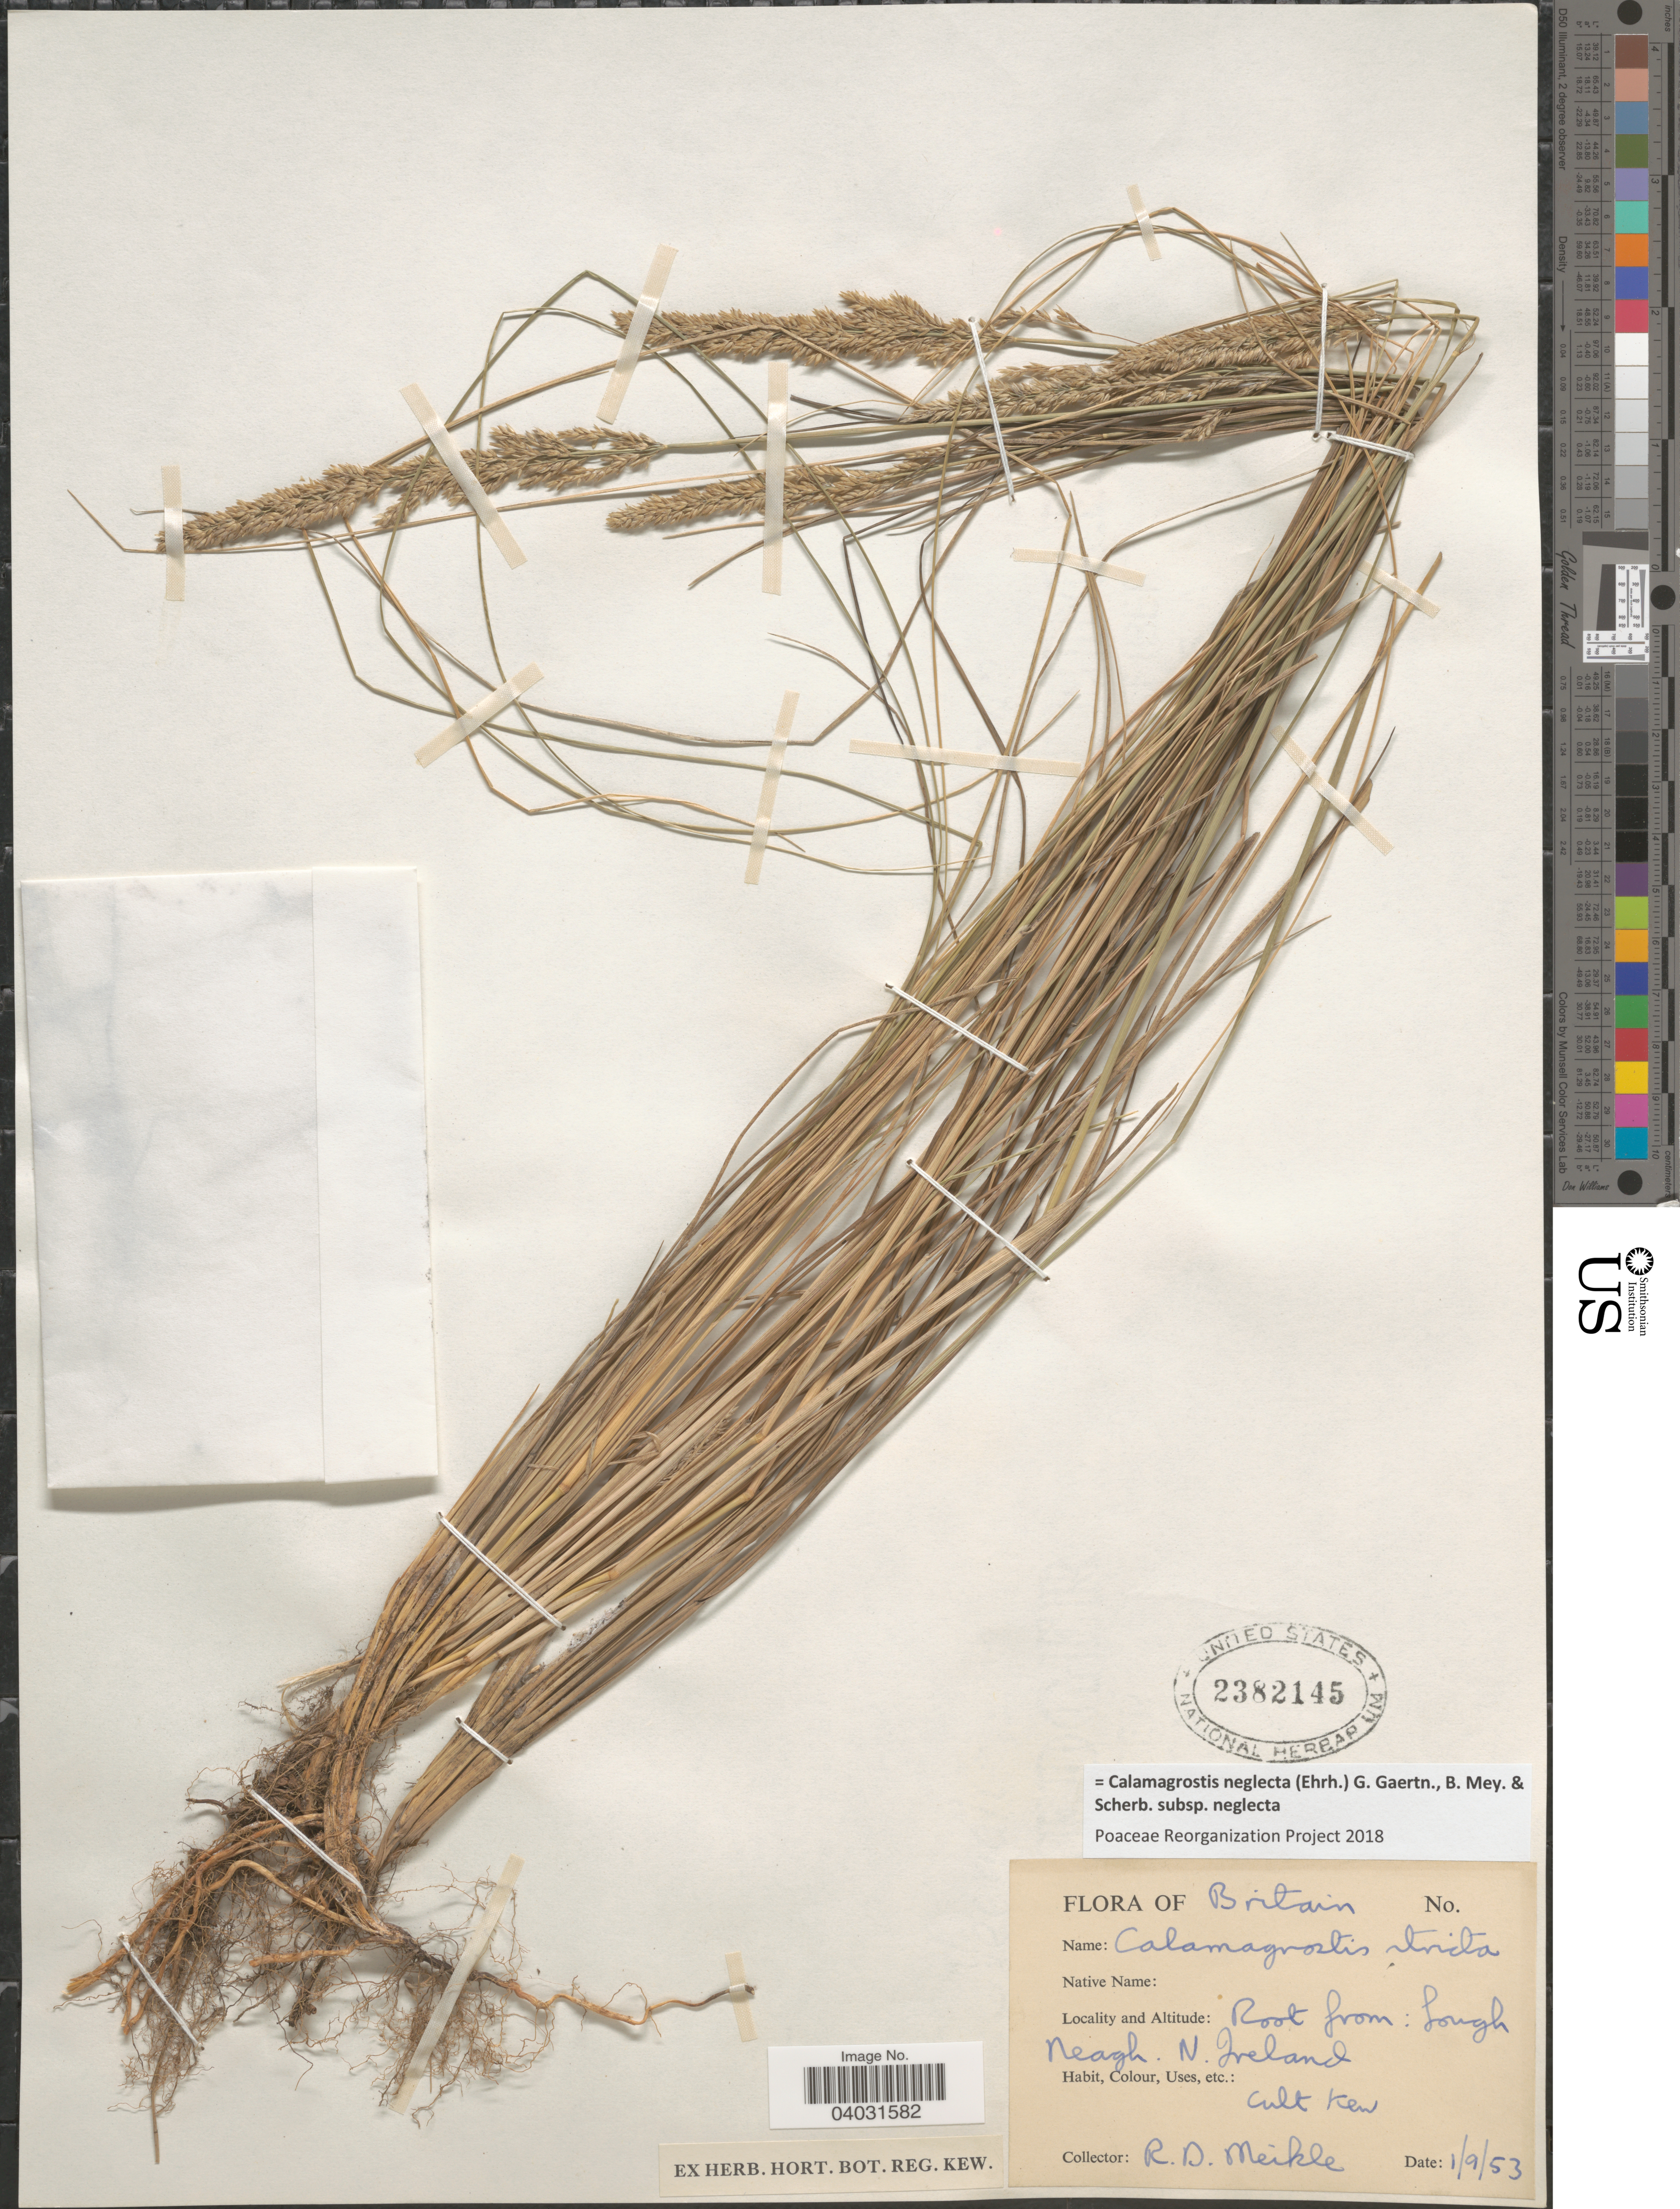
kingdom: Plantae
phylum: Tracheophyta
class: Liliopsida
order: Poales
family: Poaceae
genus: Calamagrostis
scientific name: Calamagrostis neglecta subsp. neglecta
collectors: R. D. Meikle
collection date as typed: Transcribed d/m/y: 1/9/53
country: United Kingdom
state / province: England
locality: Britain. Kew.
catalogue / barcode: US 2382145